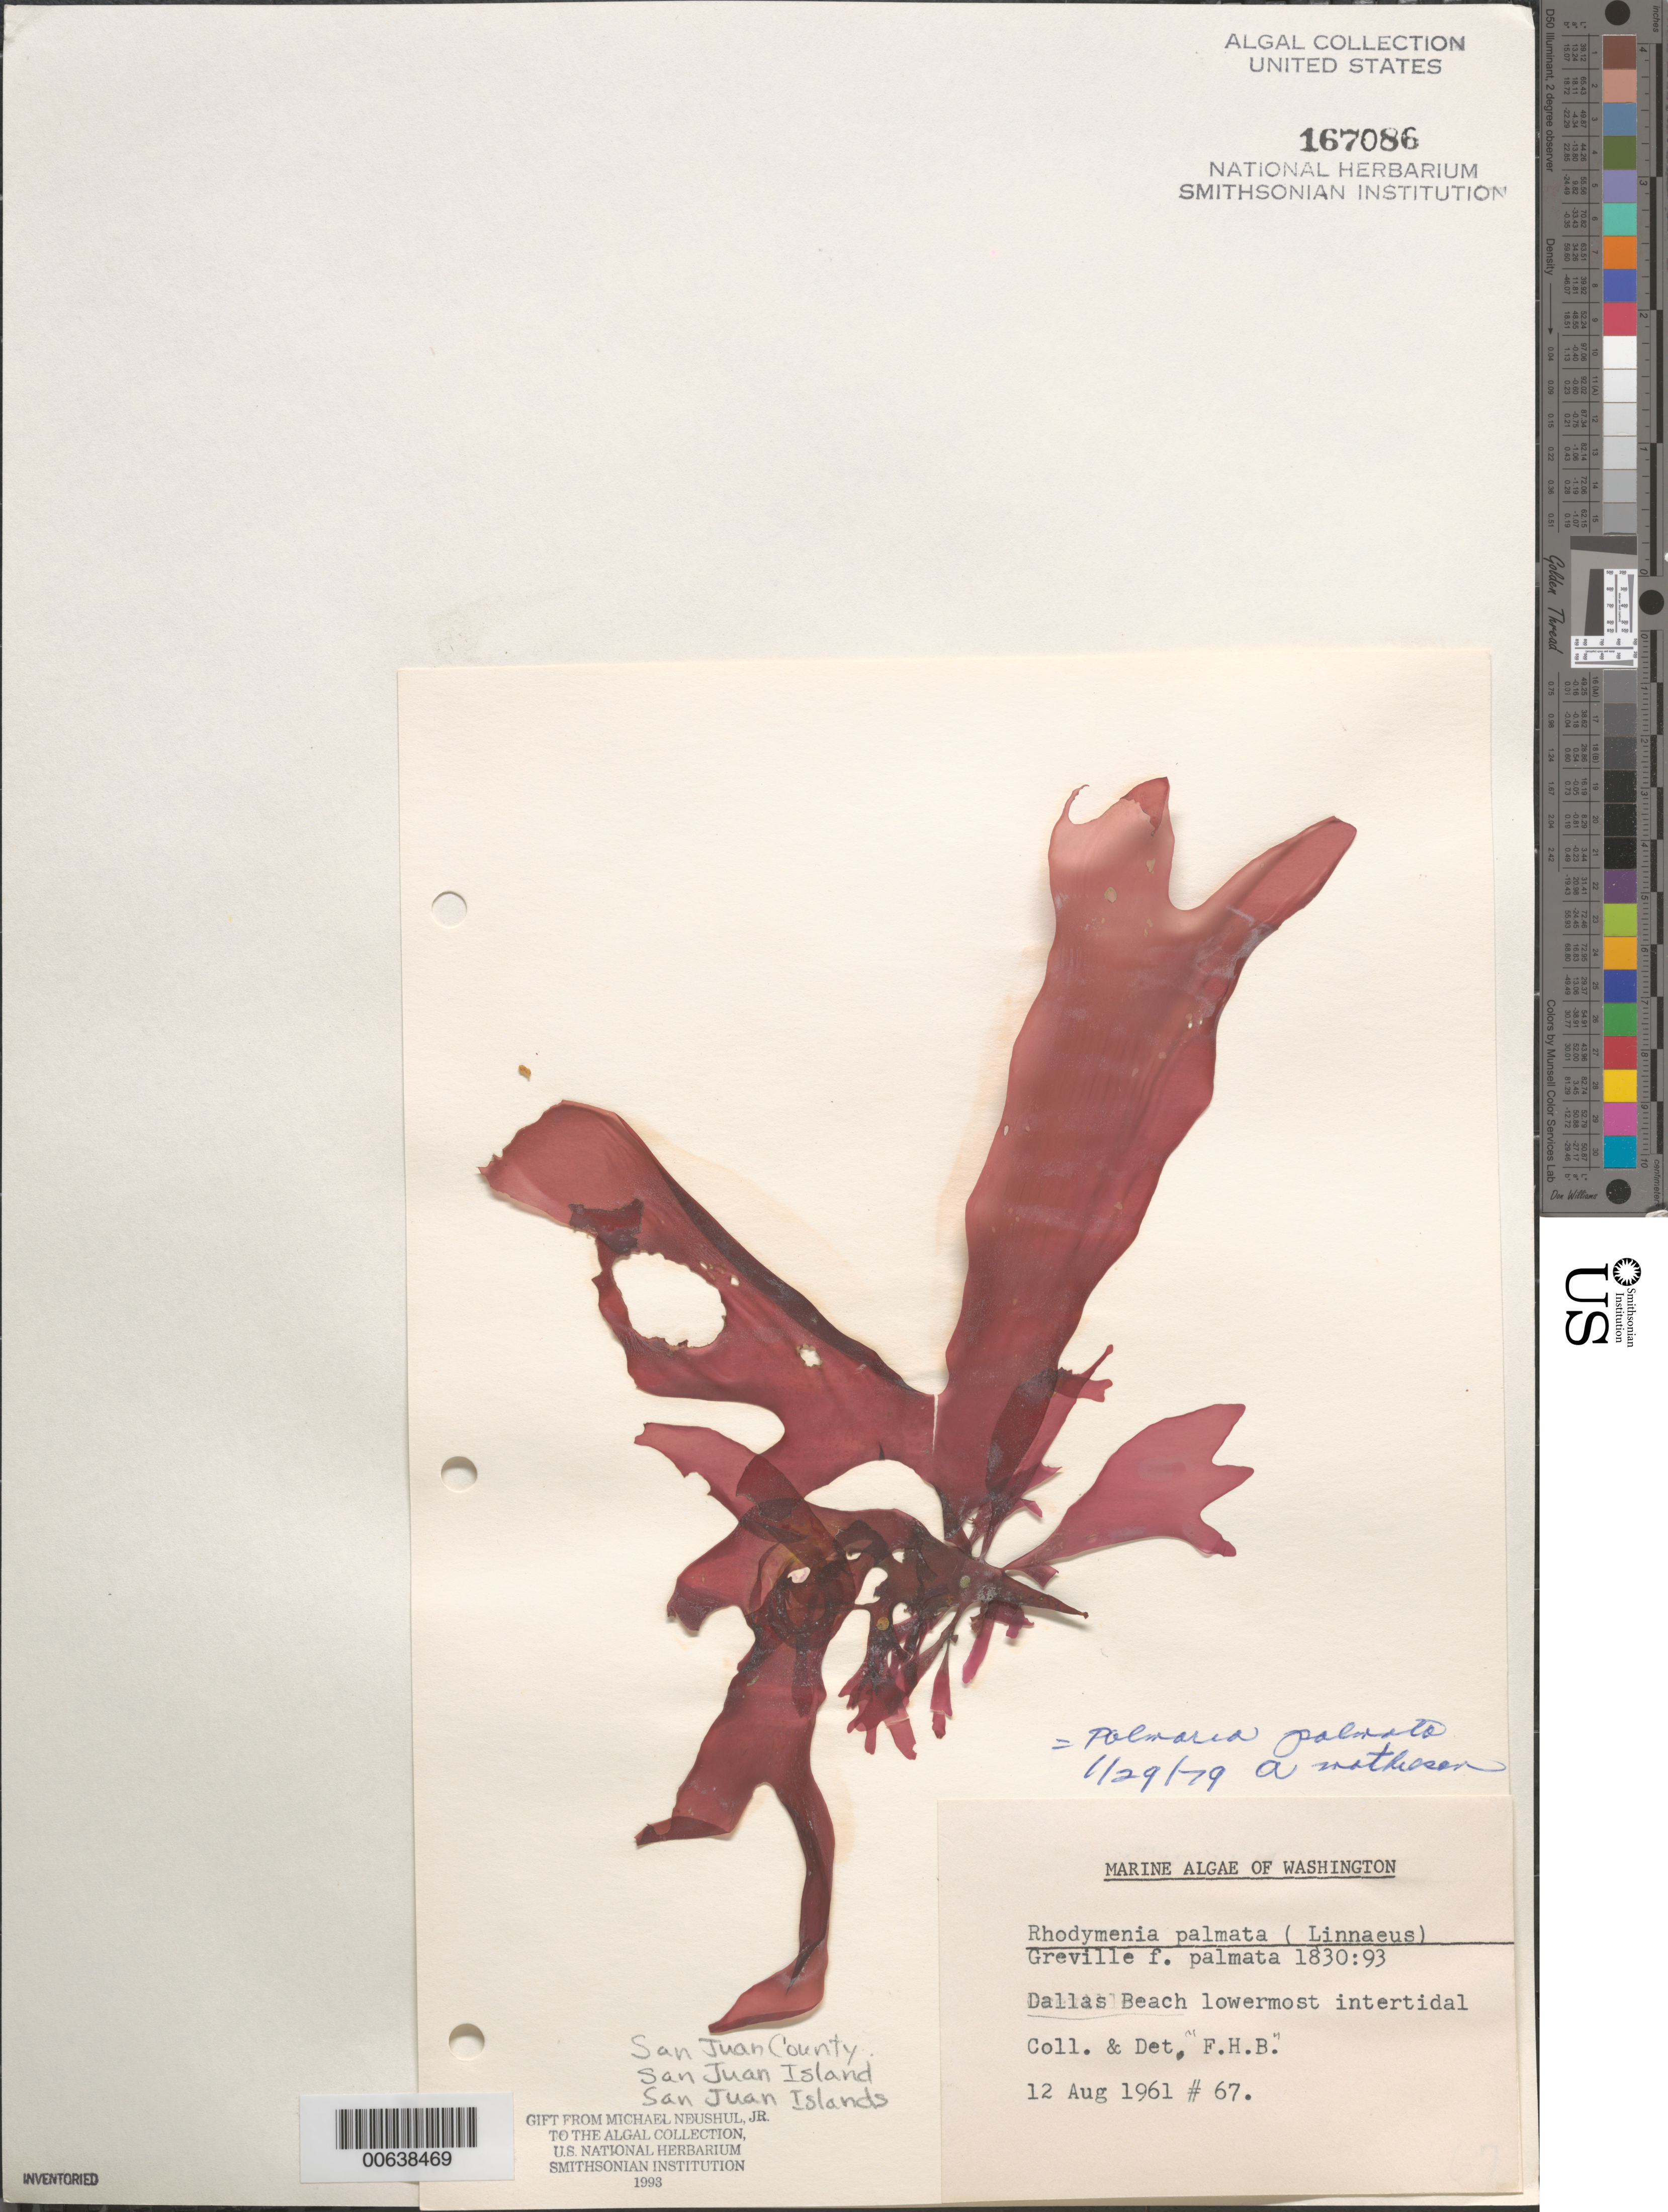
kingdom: Plantae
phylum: Rhodophyta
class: Florideophyceae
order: Palmariales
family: Palmariaceae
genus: Palmaria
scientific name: Palmaria palmata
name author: (L.) F. Weber & D. Mohr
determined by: Mathieson, A. C.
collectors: F. H. B.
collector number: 67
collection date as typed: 12 Aug 1961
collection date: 1961-08-12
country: United States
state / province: Washington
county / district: San Juan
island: San Juan Island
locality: Dallas Beach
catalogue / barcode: US 167086